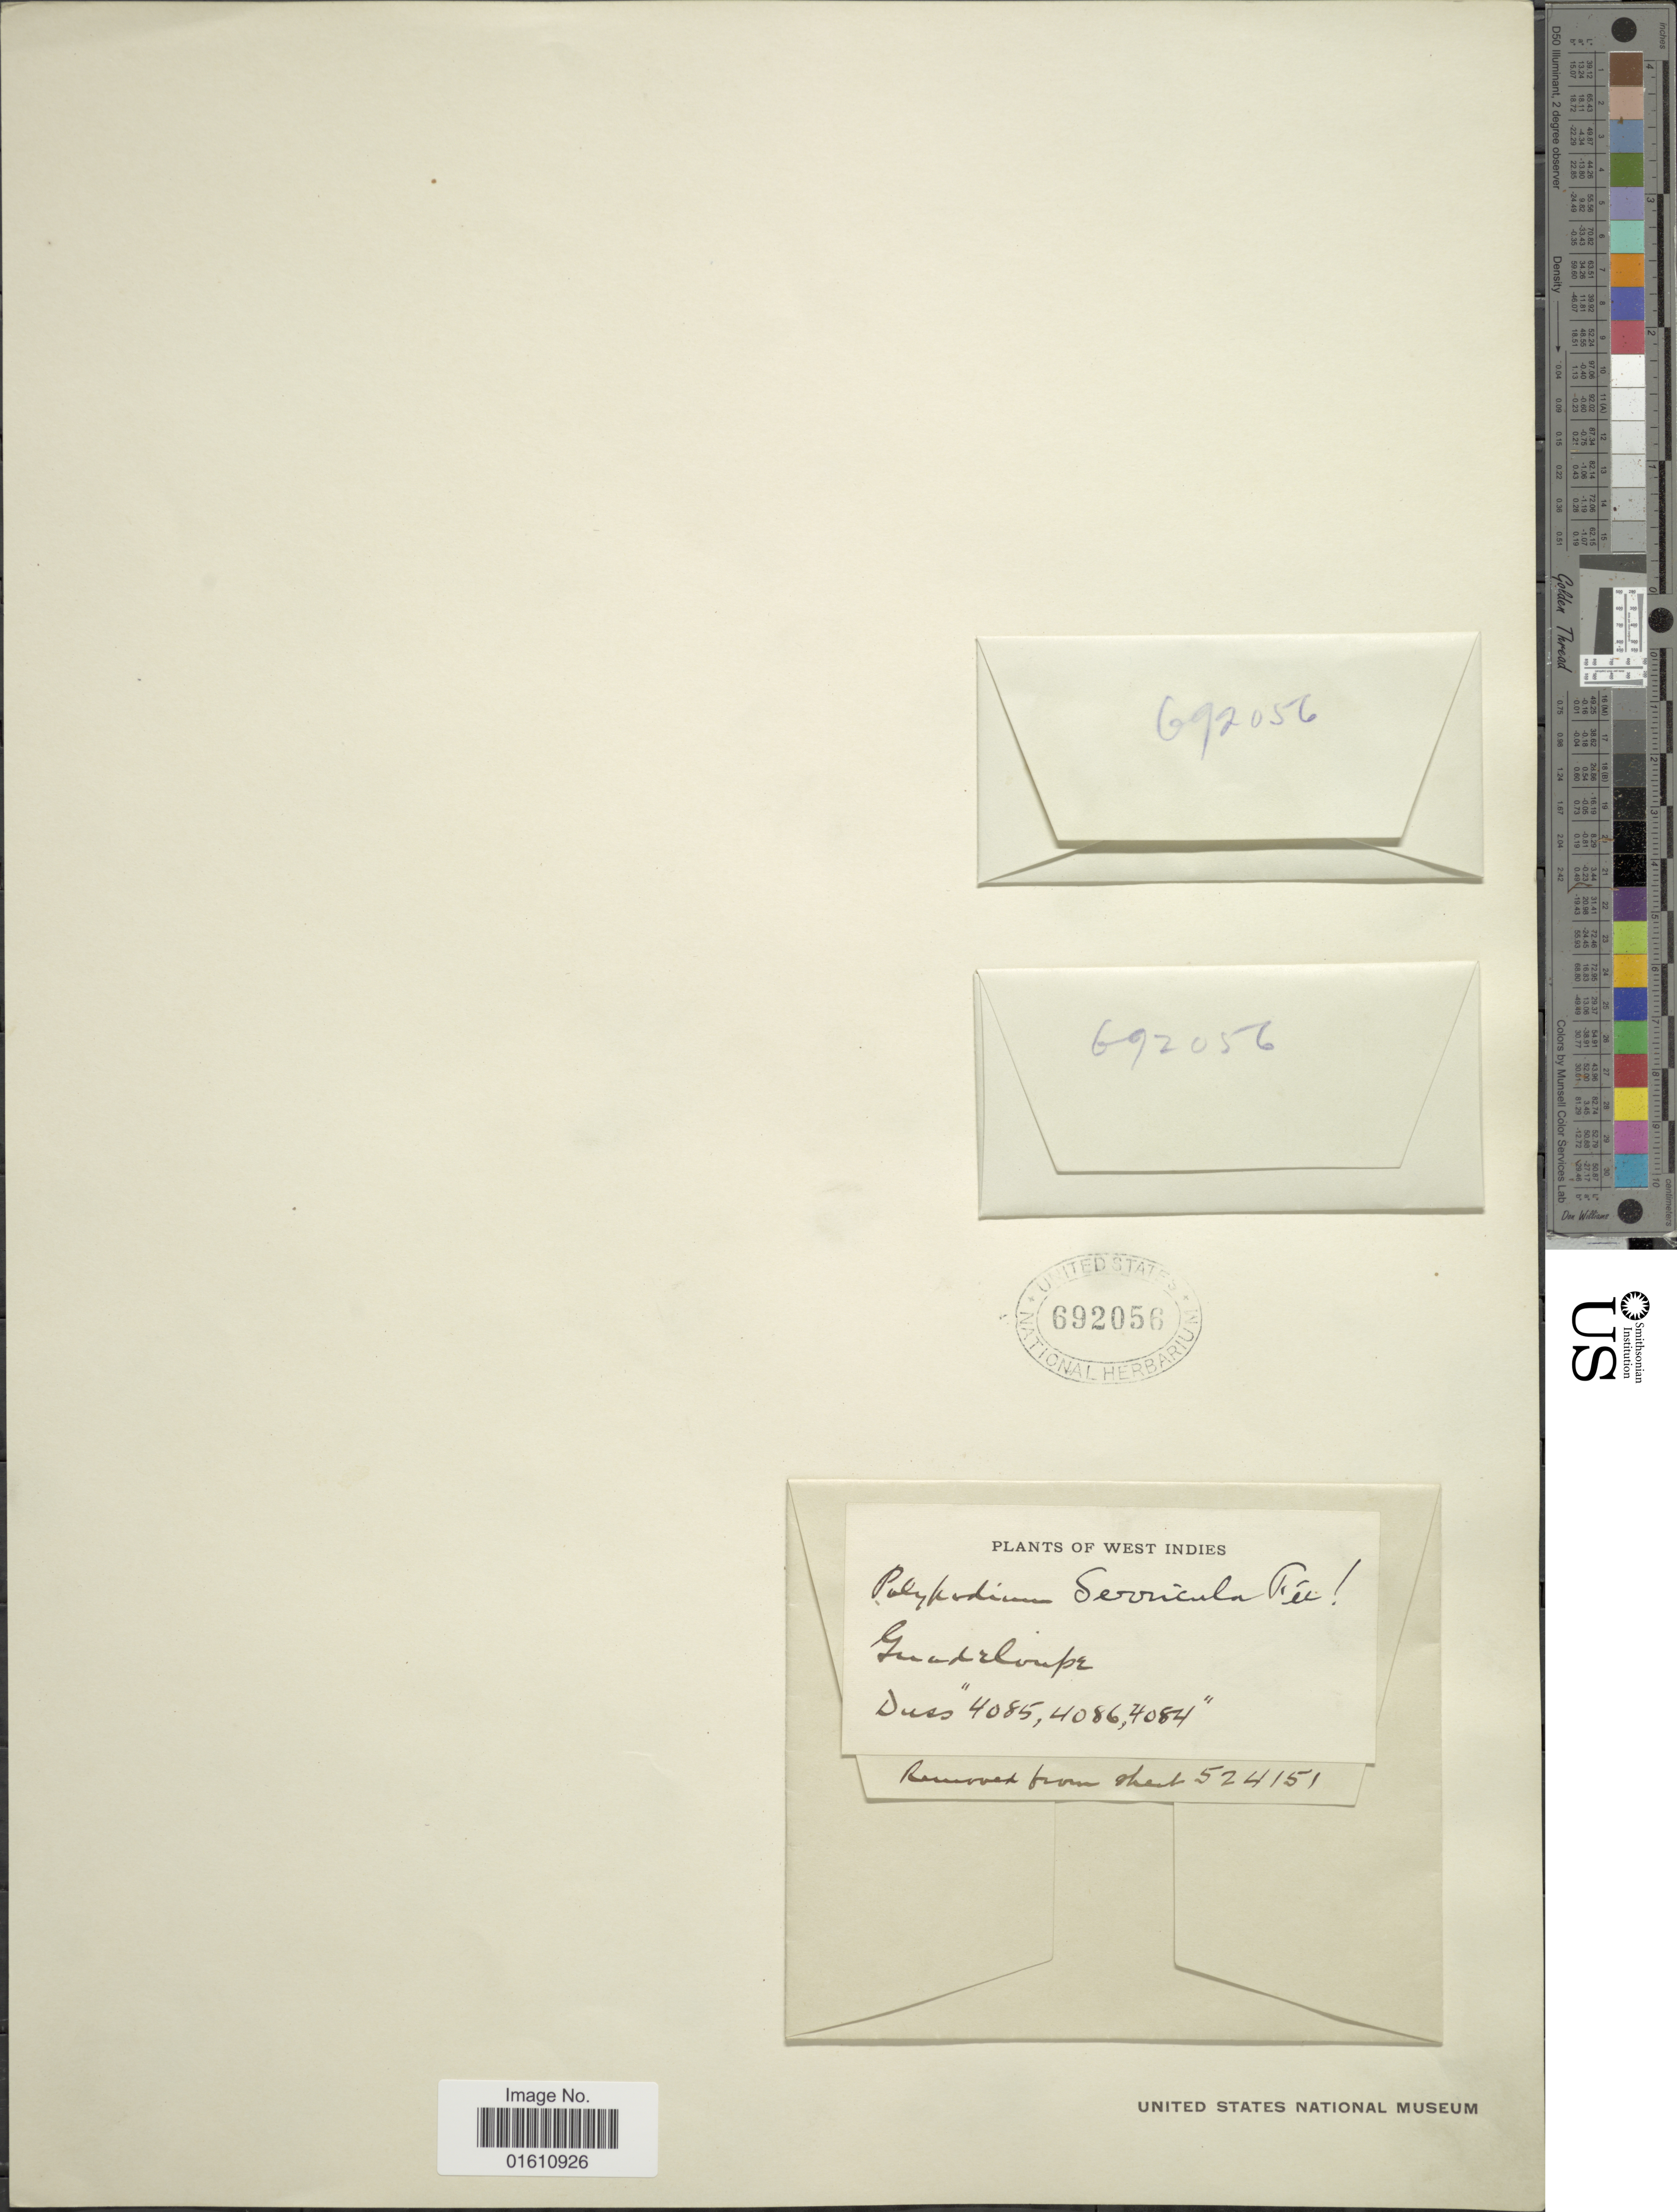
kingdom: Plantae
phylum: Tracheophyta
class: Polypodiopsida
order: Polypodiales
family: Polypodiaceae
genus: Moranopteris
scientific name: Moranopteris serricula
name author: (Fée) R. Y. Hirai & J. Prado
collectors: -. Duss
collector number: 4085/4086/4084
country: Guadeloupe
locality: West Indies, Guadeloupe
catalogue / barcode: US 692056